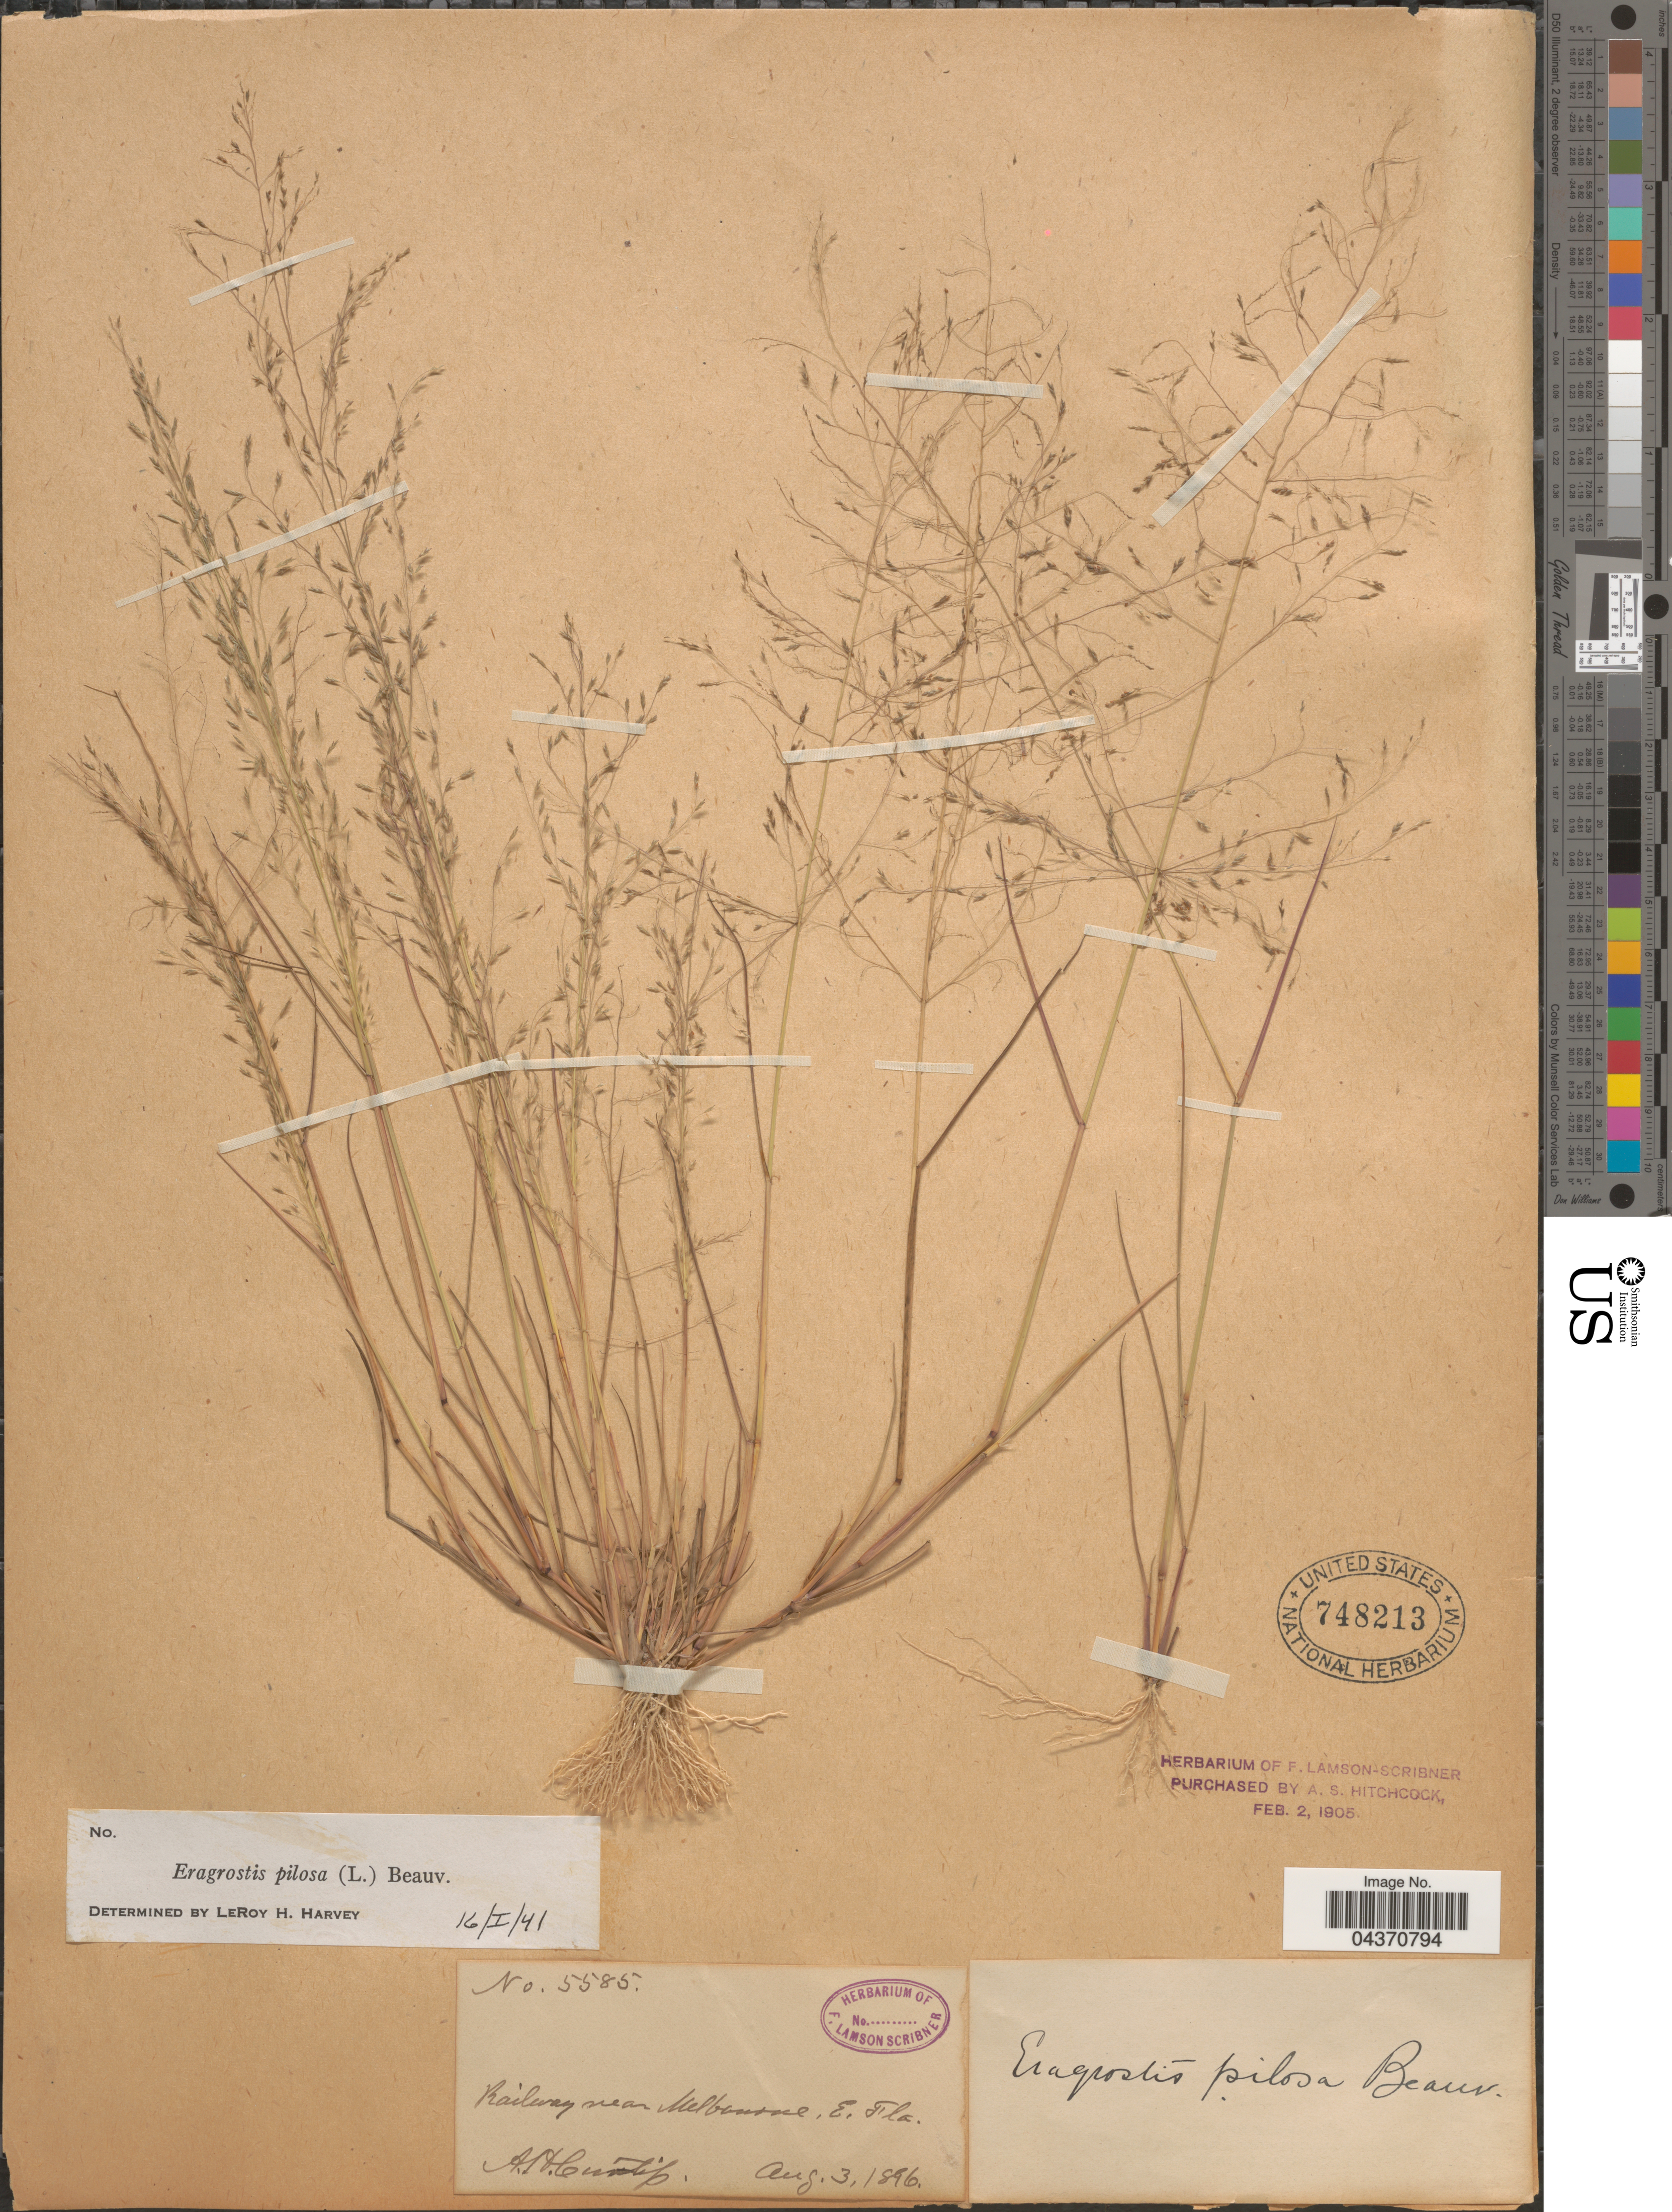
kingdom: Plantae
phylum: Tracheophyta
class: Liliopsida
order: Poales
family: Poaceae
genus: Eragrostis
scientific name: Eragrostis pilosa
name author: (L.) P. Beauv.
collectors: A. H. Curtiss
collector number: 5585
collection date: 1896-08-03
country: United States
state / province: Florida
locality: Railway near Melbourne, E. Fla.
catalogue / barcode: US 748213